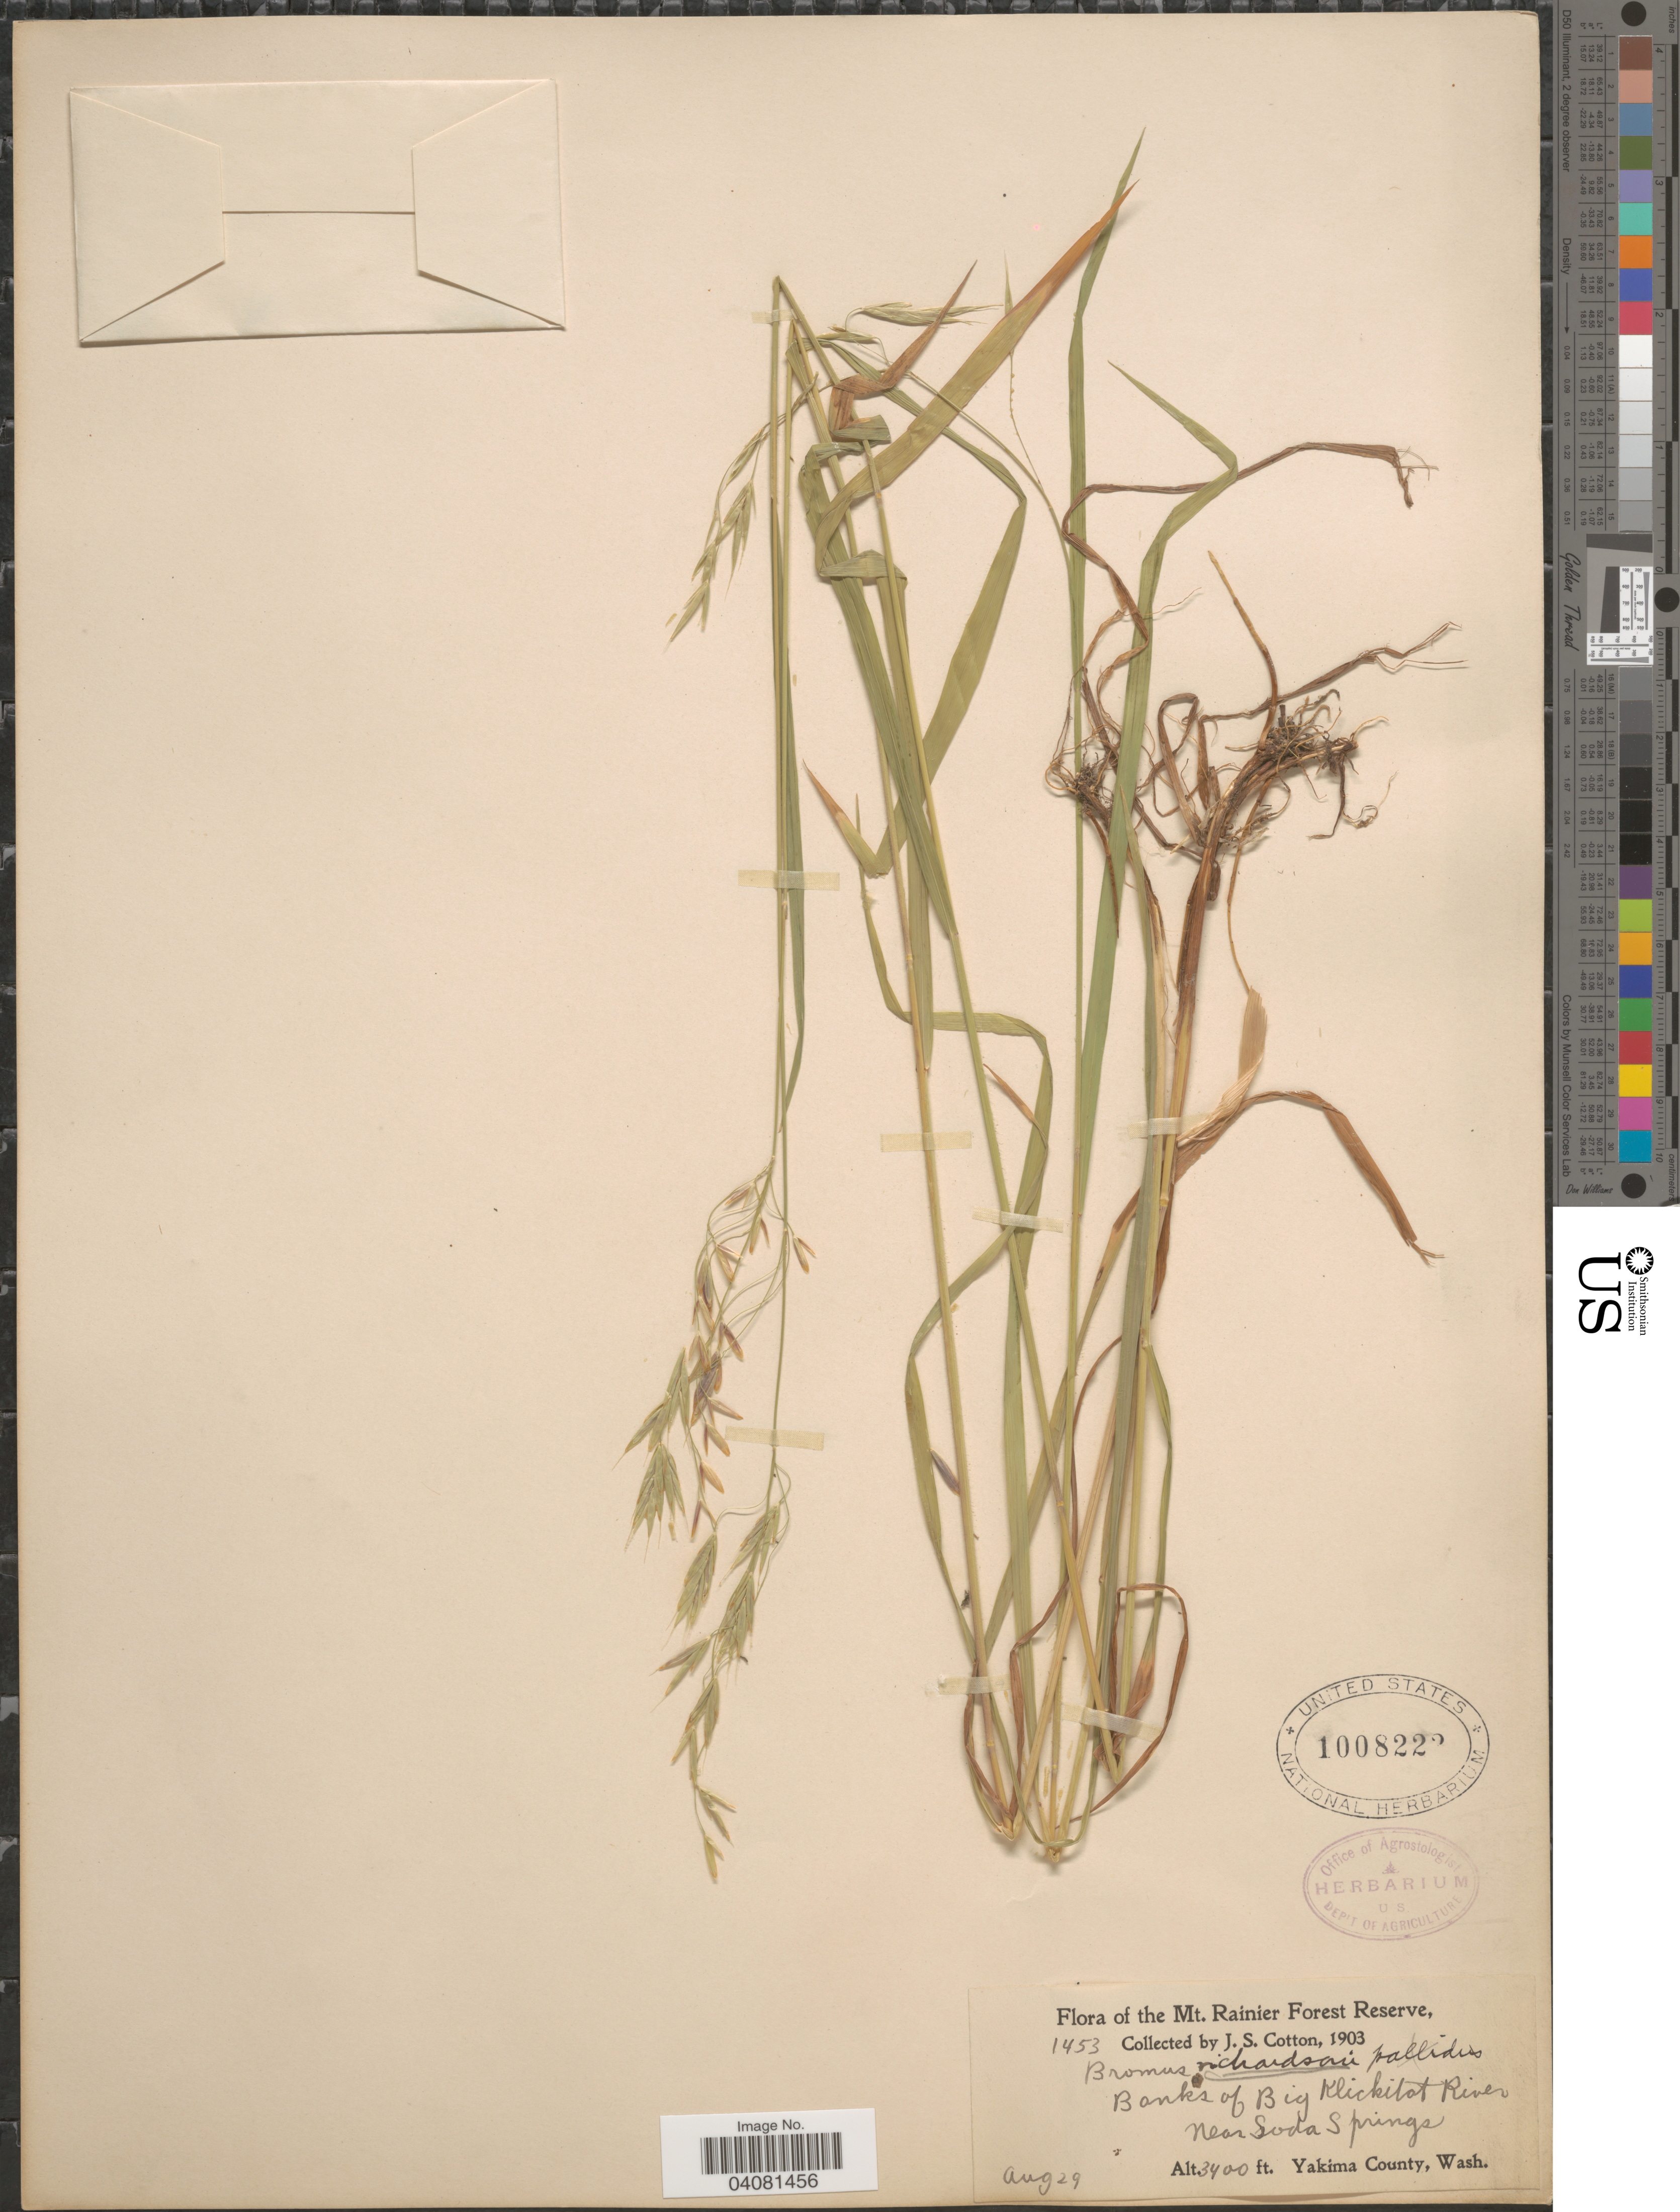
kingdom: Plantae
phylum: Tracheophyta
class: Liliopsida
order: Poales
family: Poaceae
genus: Bromus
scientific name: Bromus ciliatus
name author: L.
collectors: J. S. Cotton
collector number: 1453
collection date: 1903-08-29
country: United States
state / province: Washington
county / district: Yakima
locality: Mt. Rainier Forest Reserve. Banks of Big Klickitat River. Near Soda Springs. Yakima County.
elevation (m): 1036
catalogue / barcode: US 1008222